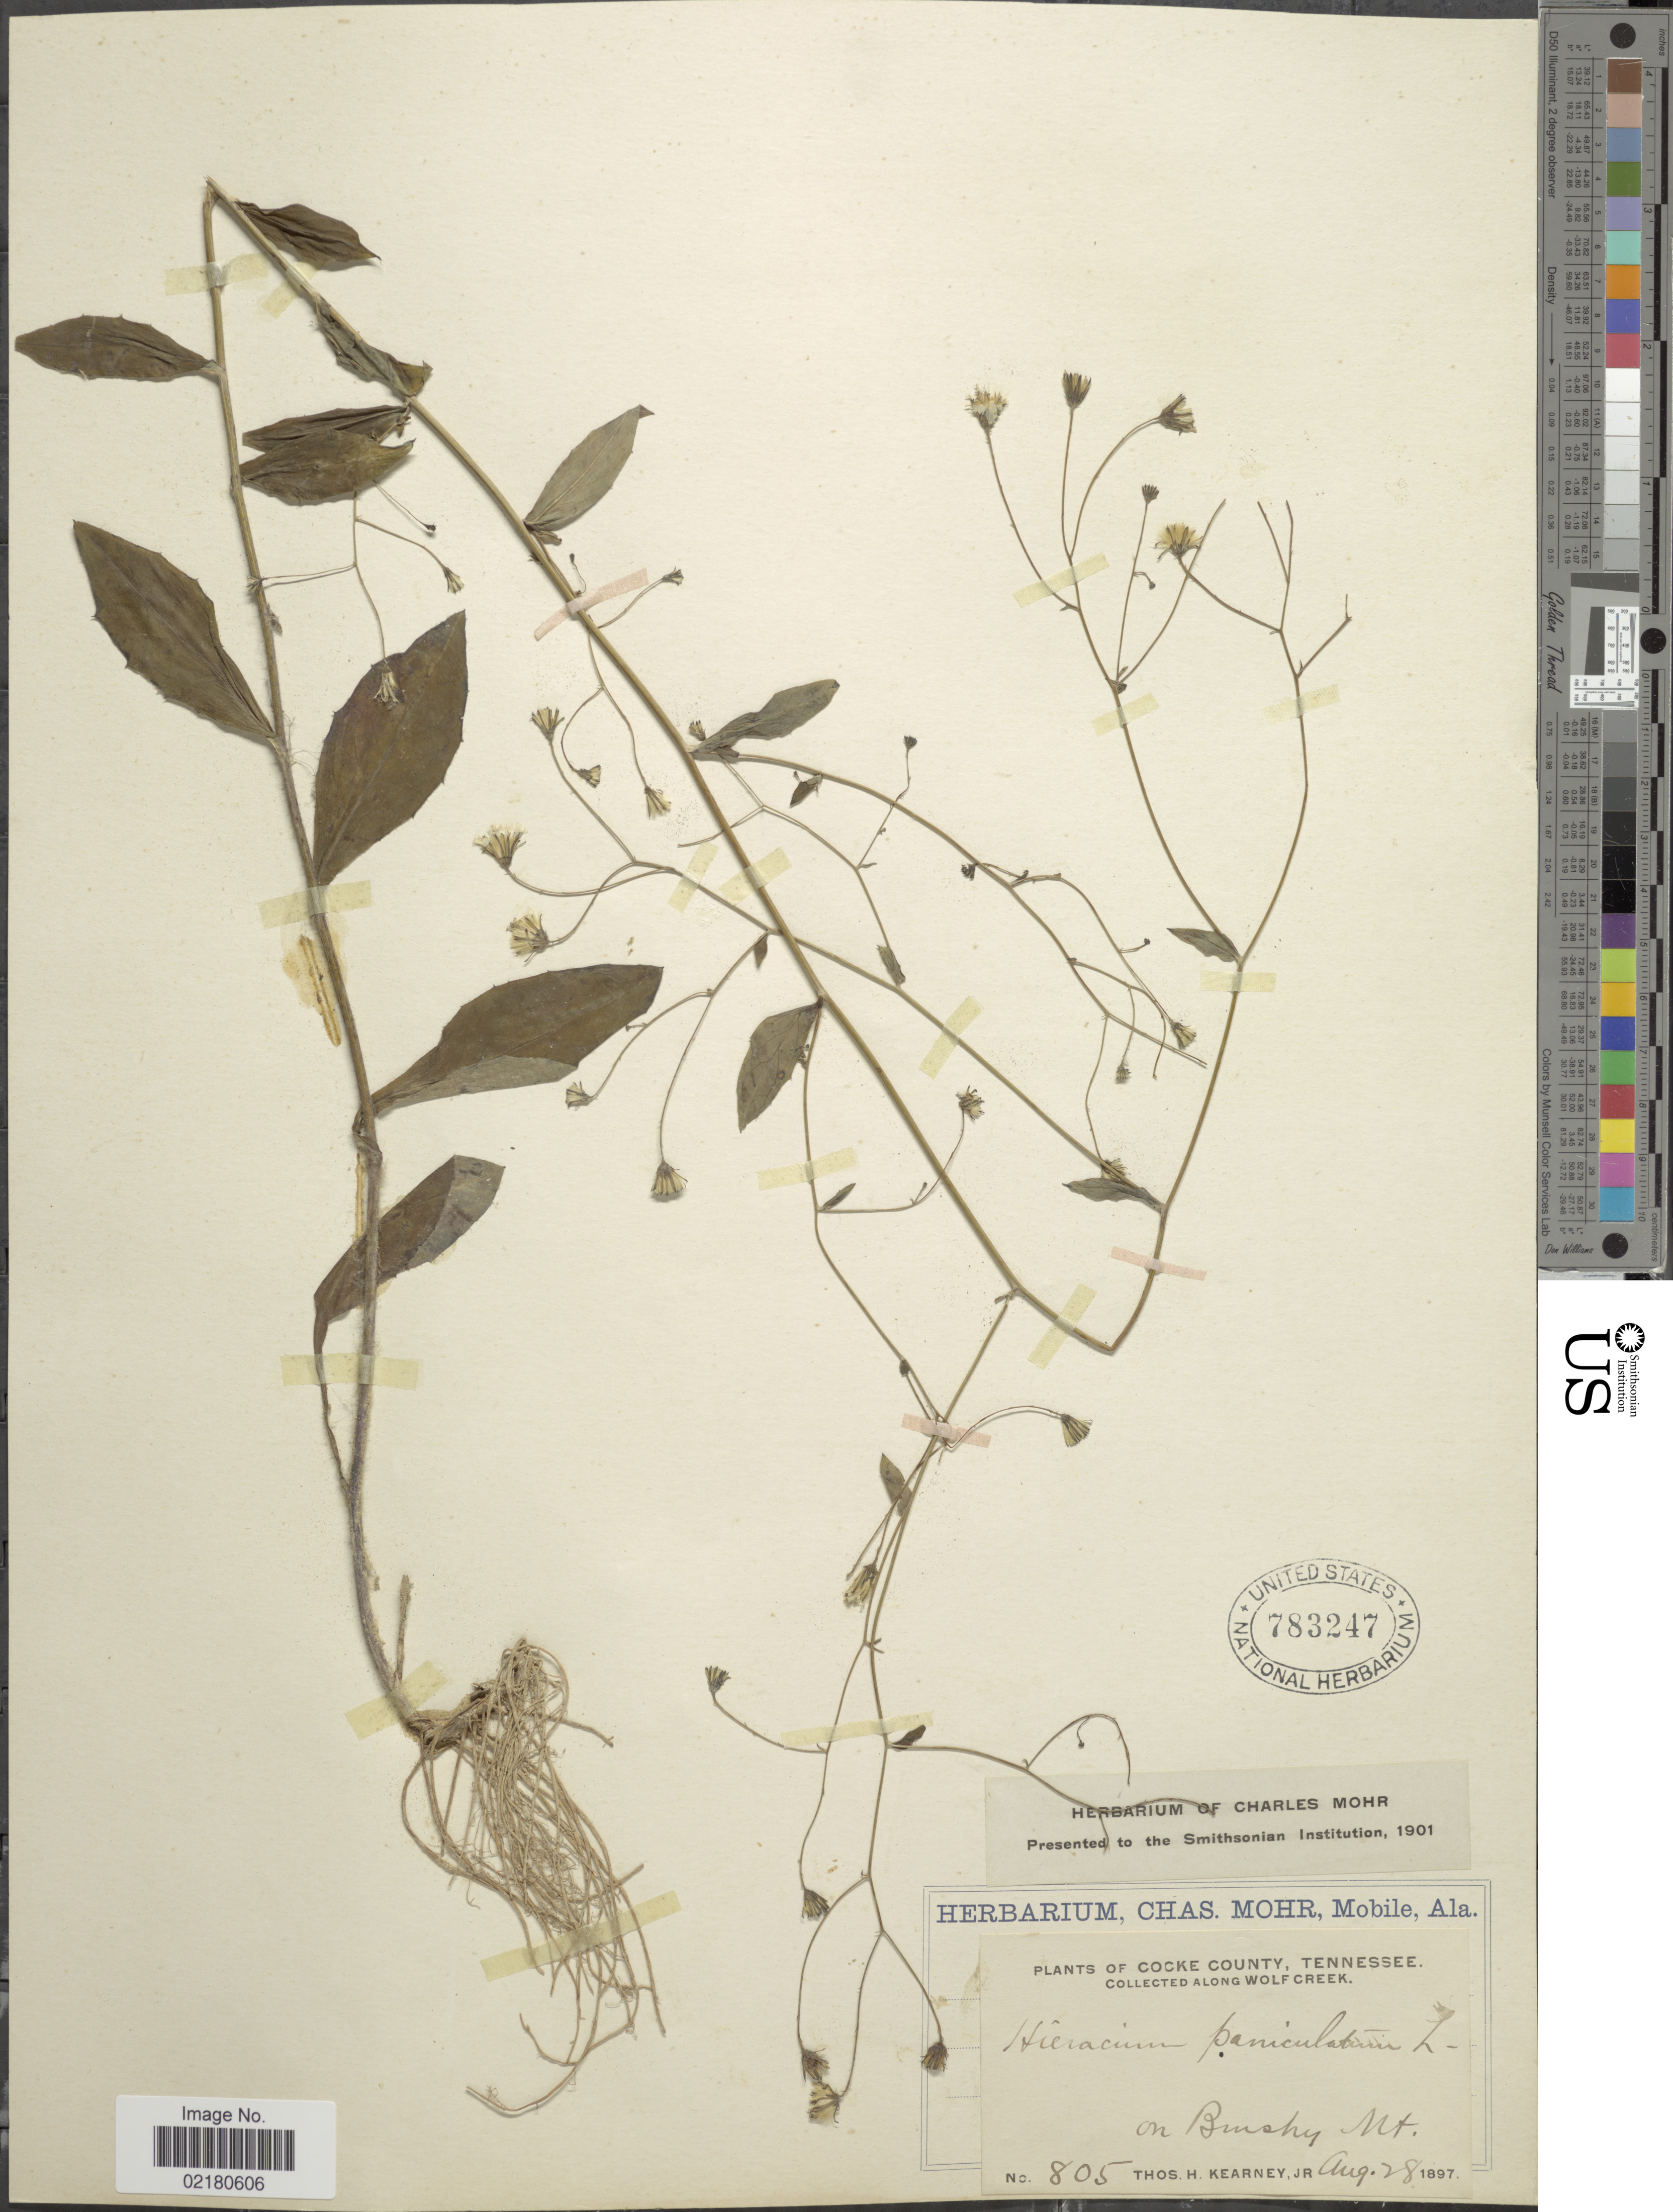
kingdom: Plantae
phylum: Tracheophyta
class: Magnoliopsida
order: Asterales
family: Asteraceae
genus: Hieracium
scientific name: Hieracium paniculatum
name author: L.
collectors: T. H. Kearney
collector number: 805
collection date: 1897-08-28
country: United States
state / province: Tennessee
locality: Cocke County, along Wolf Creek, on Brushy Mt.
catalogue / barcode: US 783247